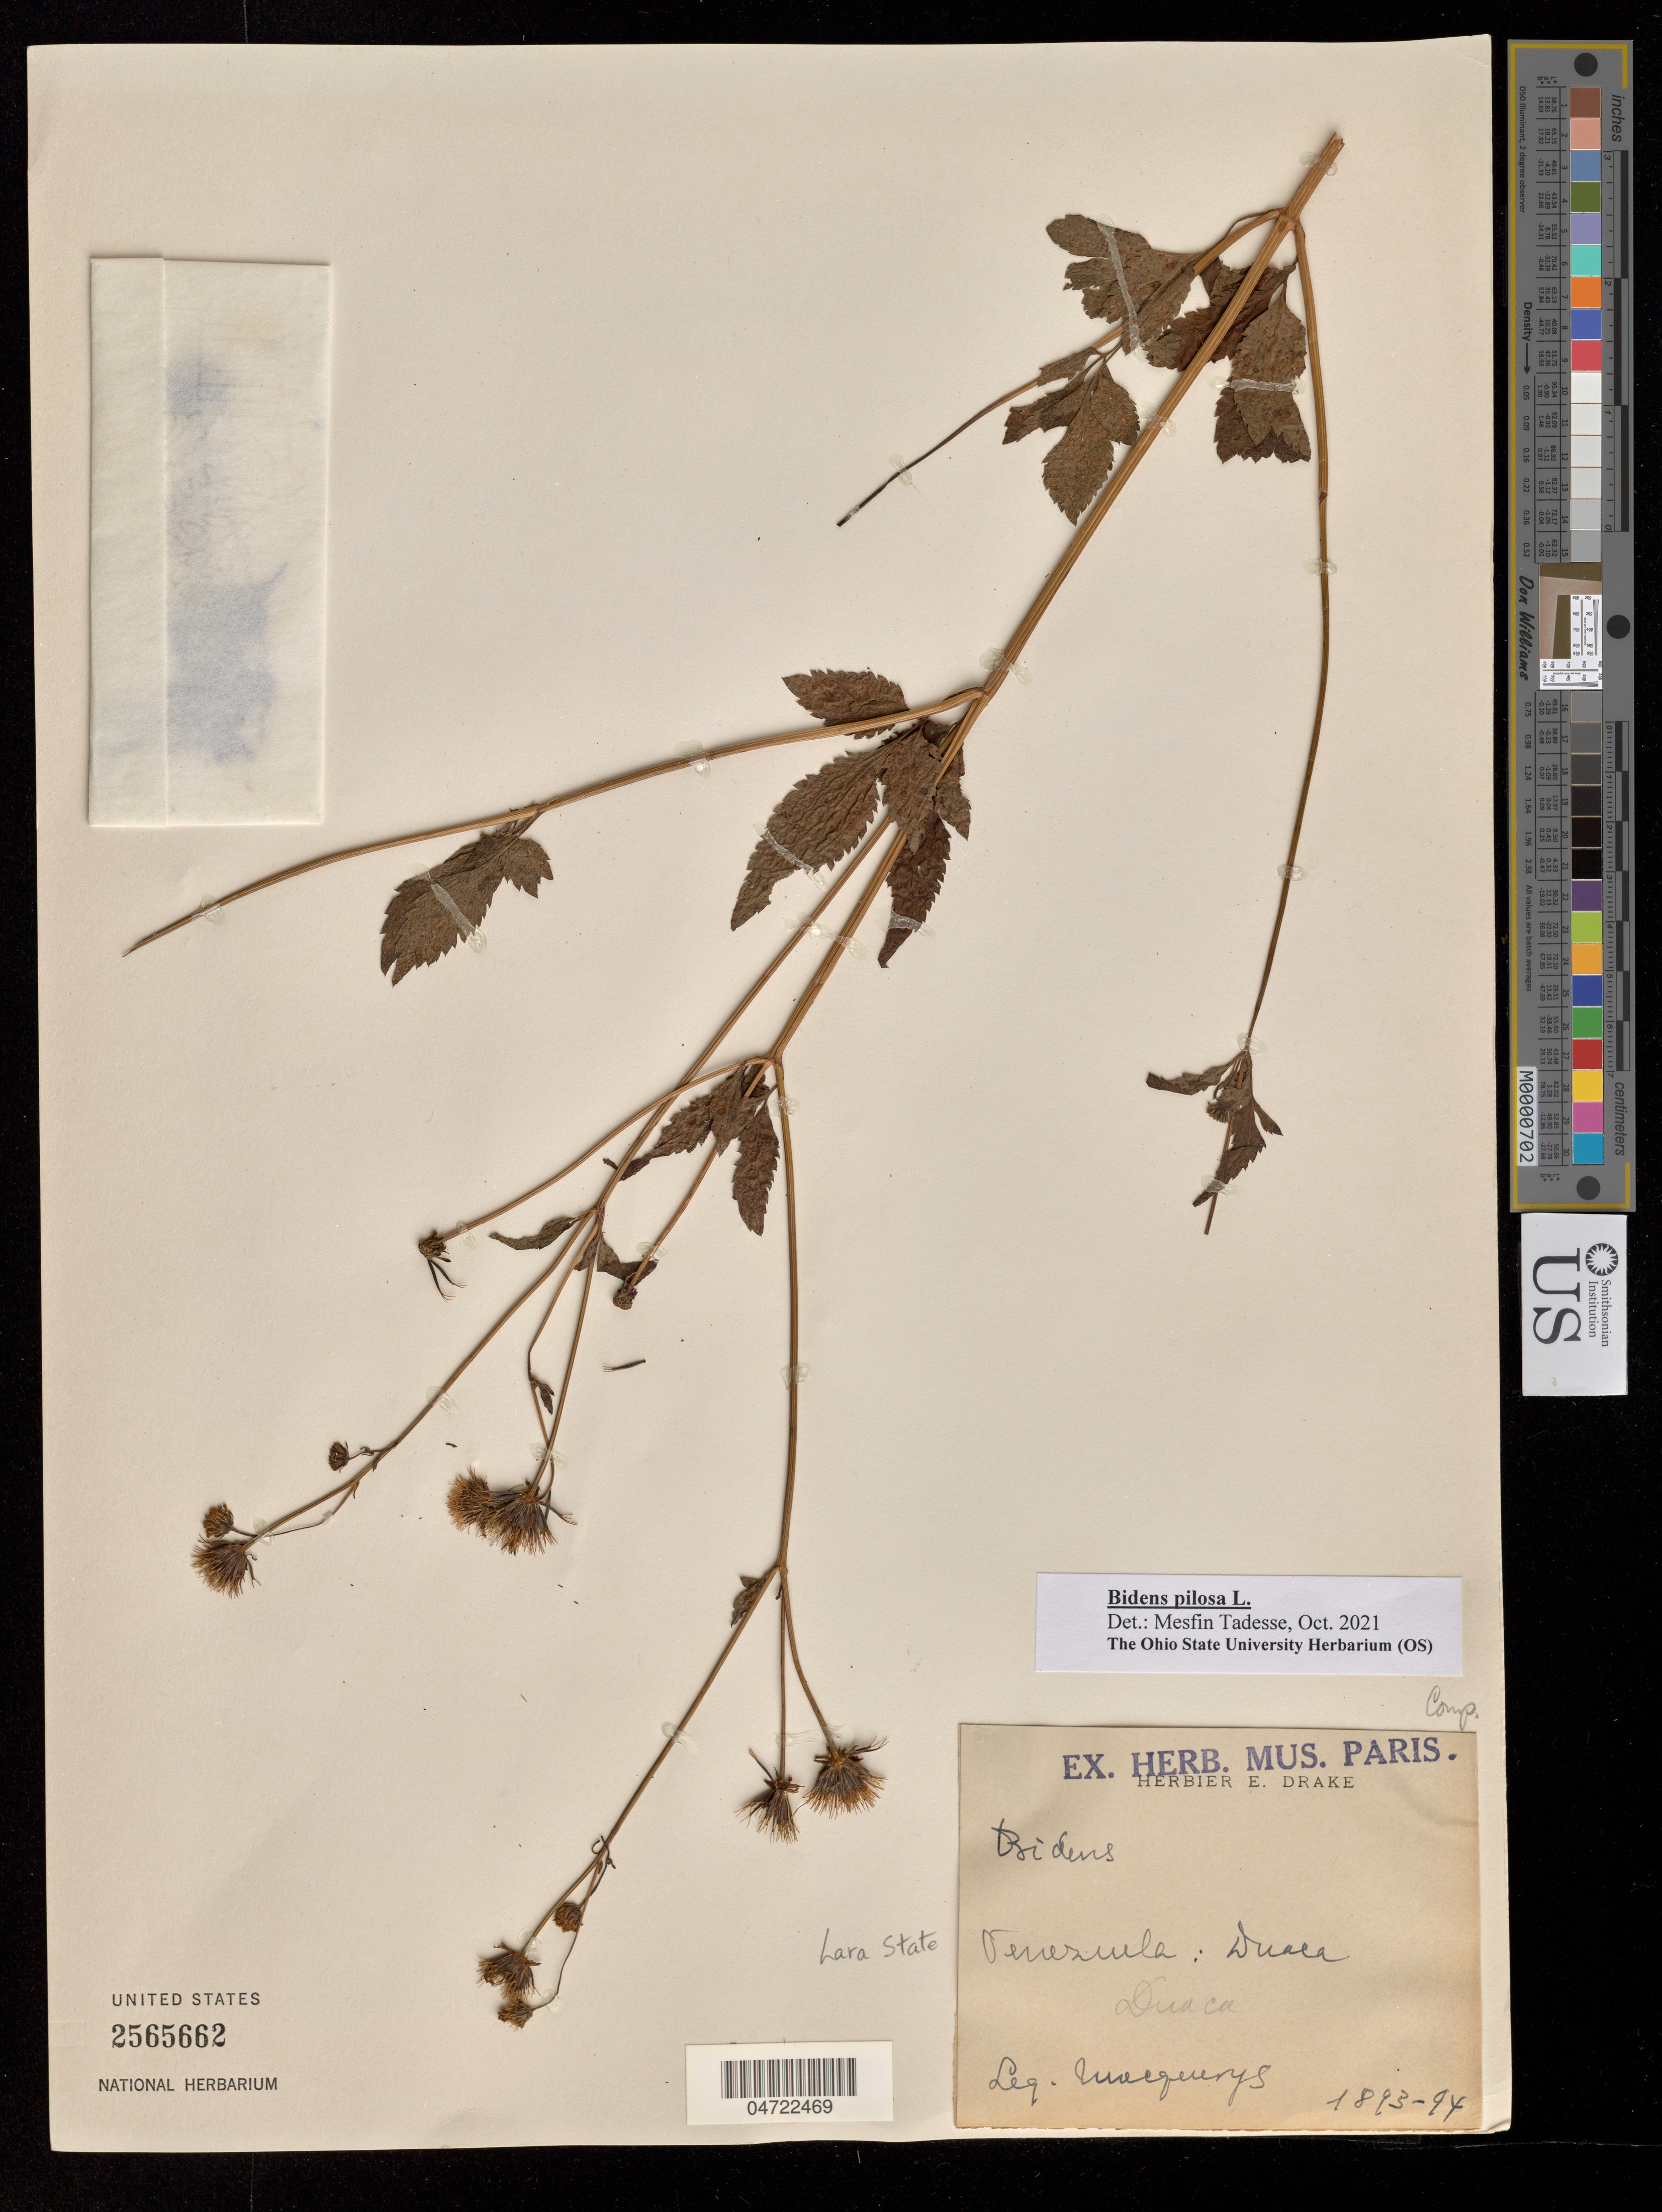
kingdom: Plantae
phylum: Tracheophyta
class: Magnoliopsida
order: Asterales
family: Asteraceae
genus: Bidens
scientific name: Bidens pilosa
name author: L.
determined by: Tadesse, M.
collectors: A. Mocquerys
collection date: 1893/1894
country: Venezuela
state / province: Lara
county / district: Crespo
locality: Duaca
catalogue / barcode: US 2565662